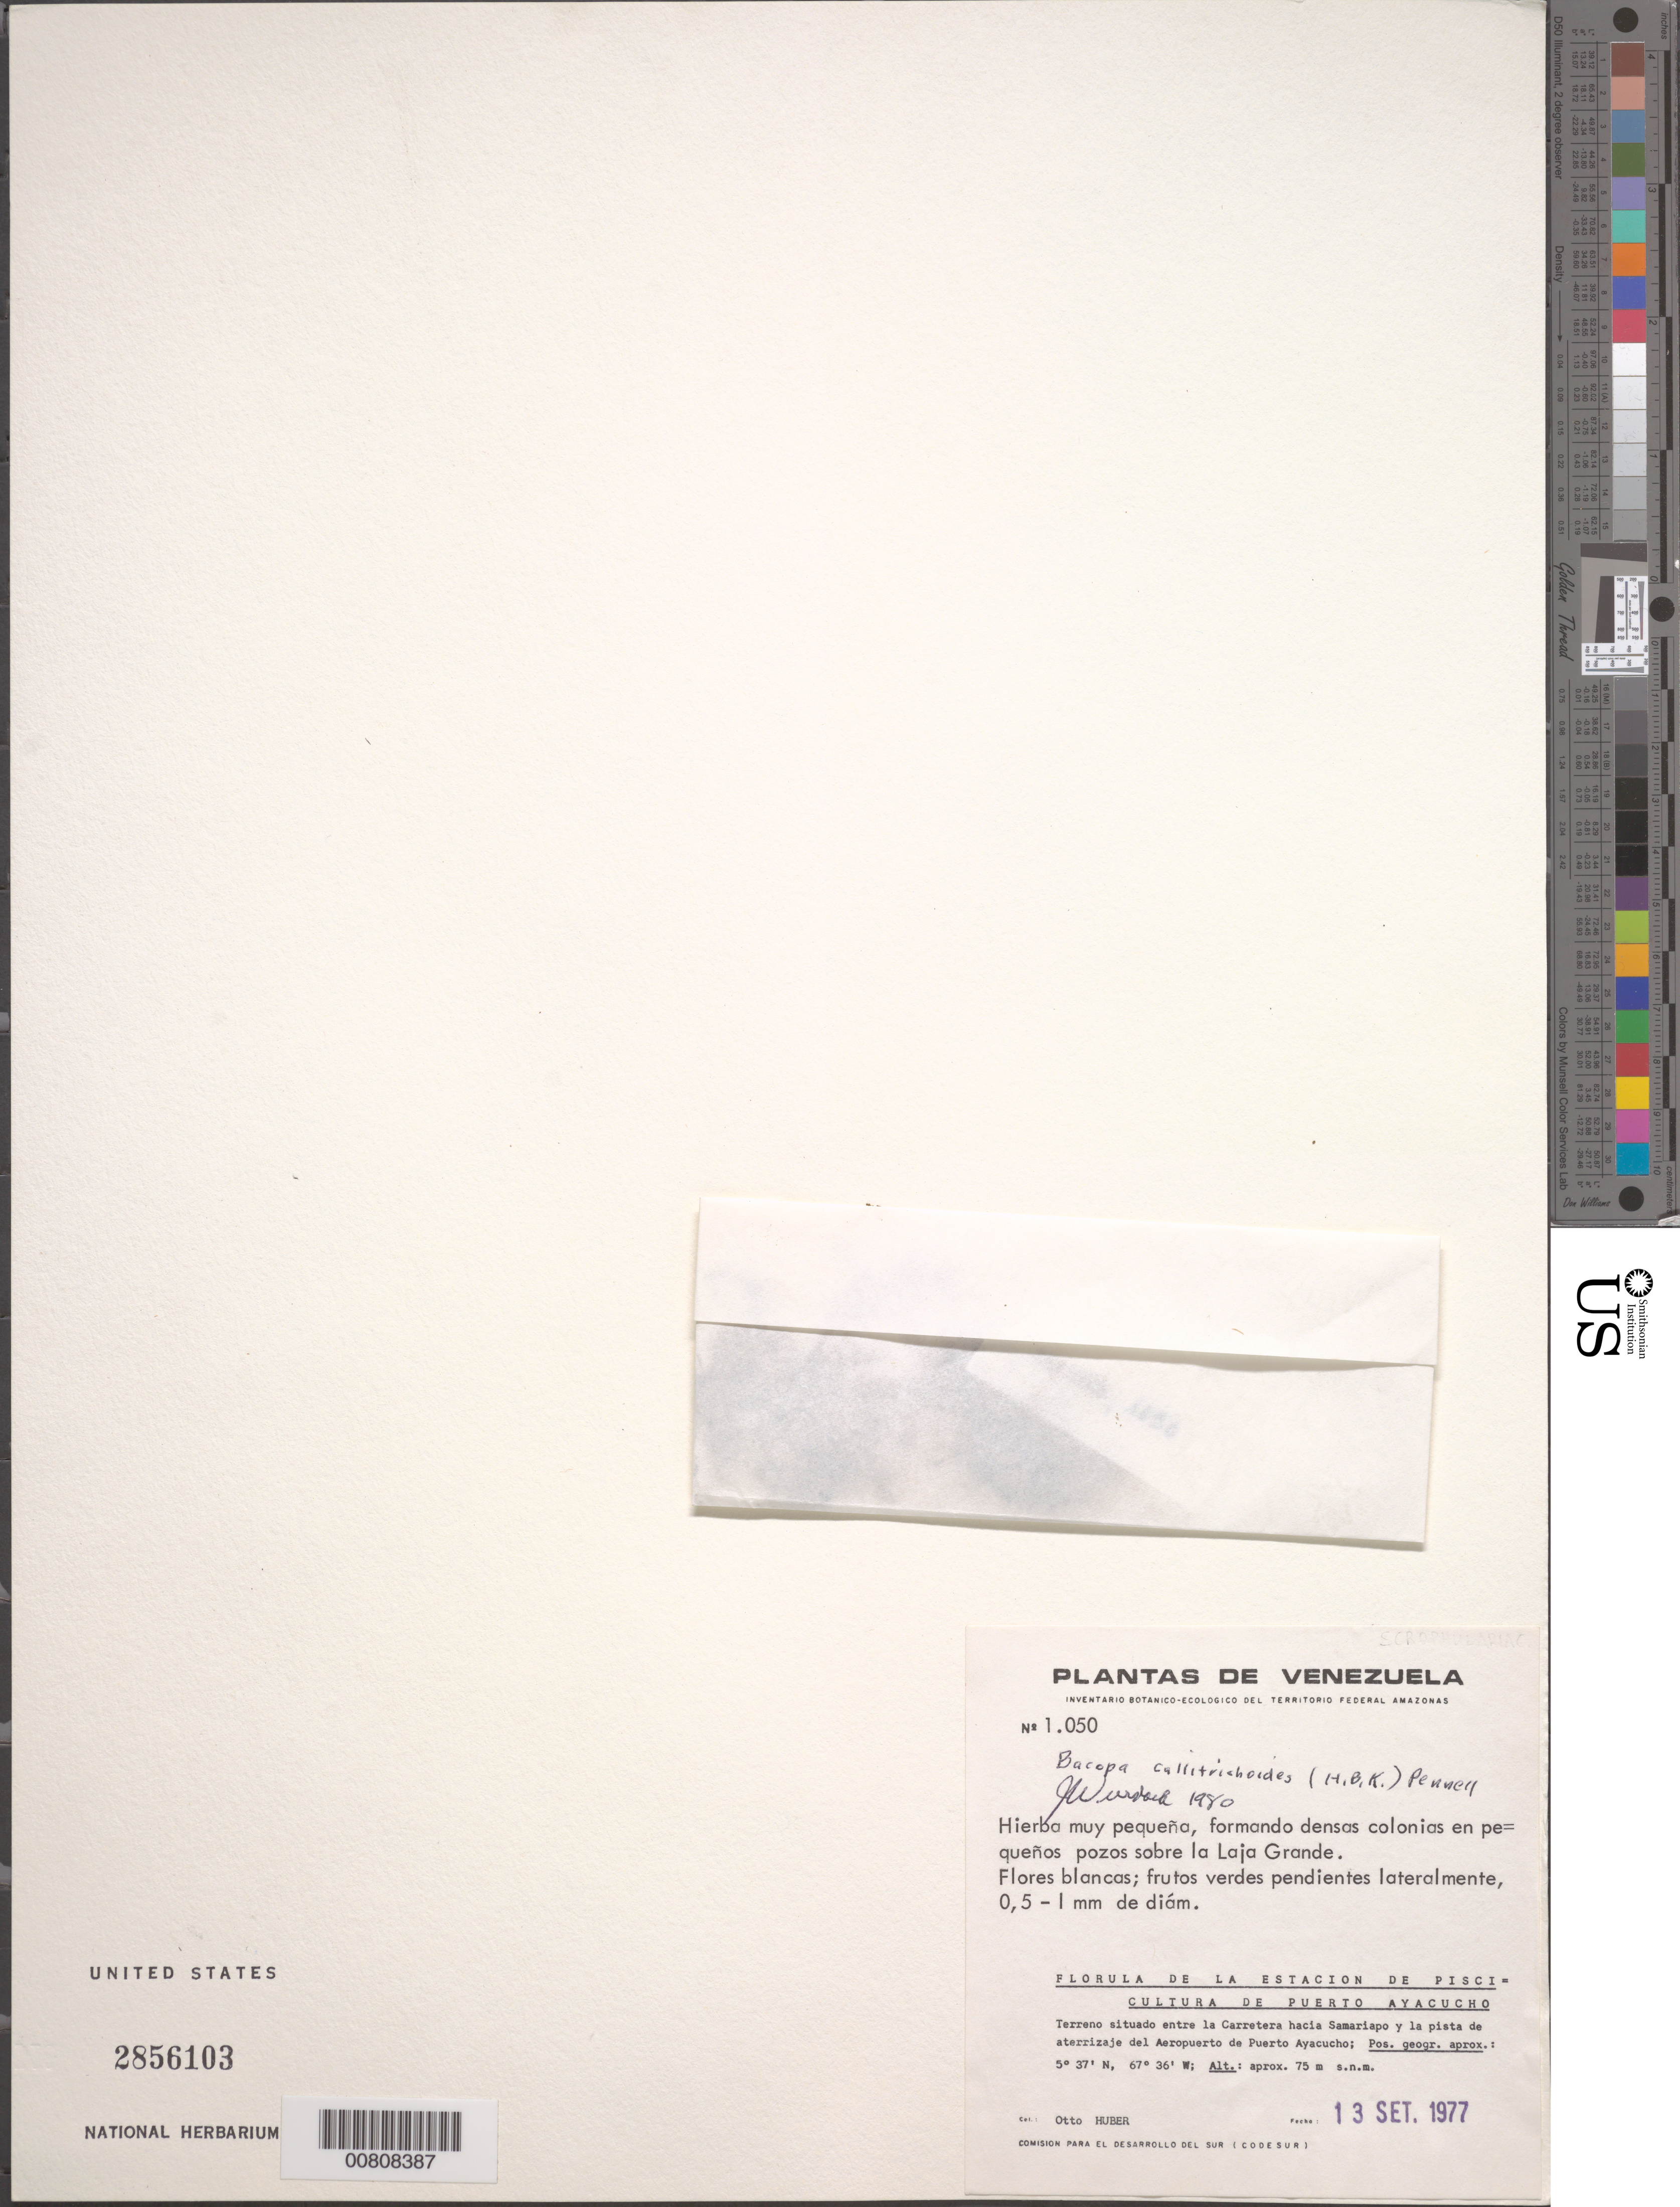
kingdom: Plantae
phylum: Tracheophyta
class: Magnoliopsida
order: Lamiales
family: Plantaginaceae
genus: Bacopa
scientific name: Bacopa callitrichoides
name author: (Kunth) Pennell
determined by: Wurdack, John J., (US), US (UNITED STATES)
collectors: O. Huber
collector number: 1050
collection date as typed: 13-Sep-77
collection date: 1977-09-13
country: Venezuela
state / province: Amazonas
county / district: Atures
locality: Puerto Ayacucho, carretera hacia Samariapo y la pista de aterrizaje del Aeropuerto de Puerto Ayacucho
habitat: Cracks and depressions in rocky outcroppings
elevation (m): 75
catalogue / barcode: US 2856103